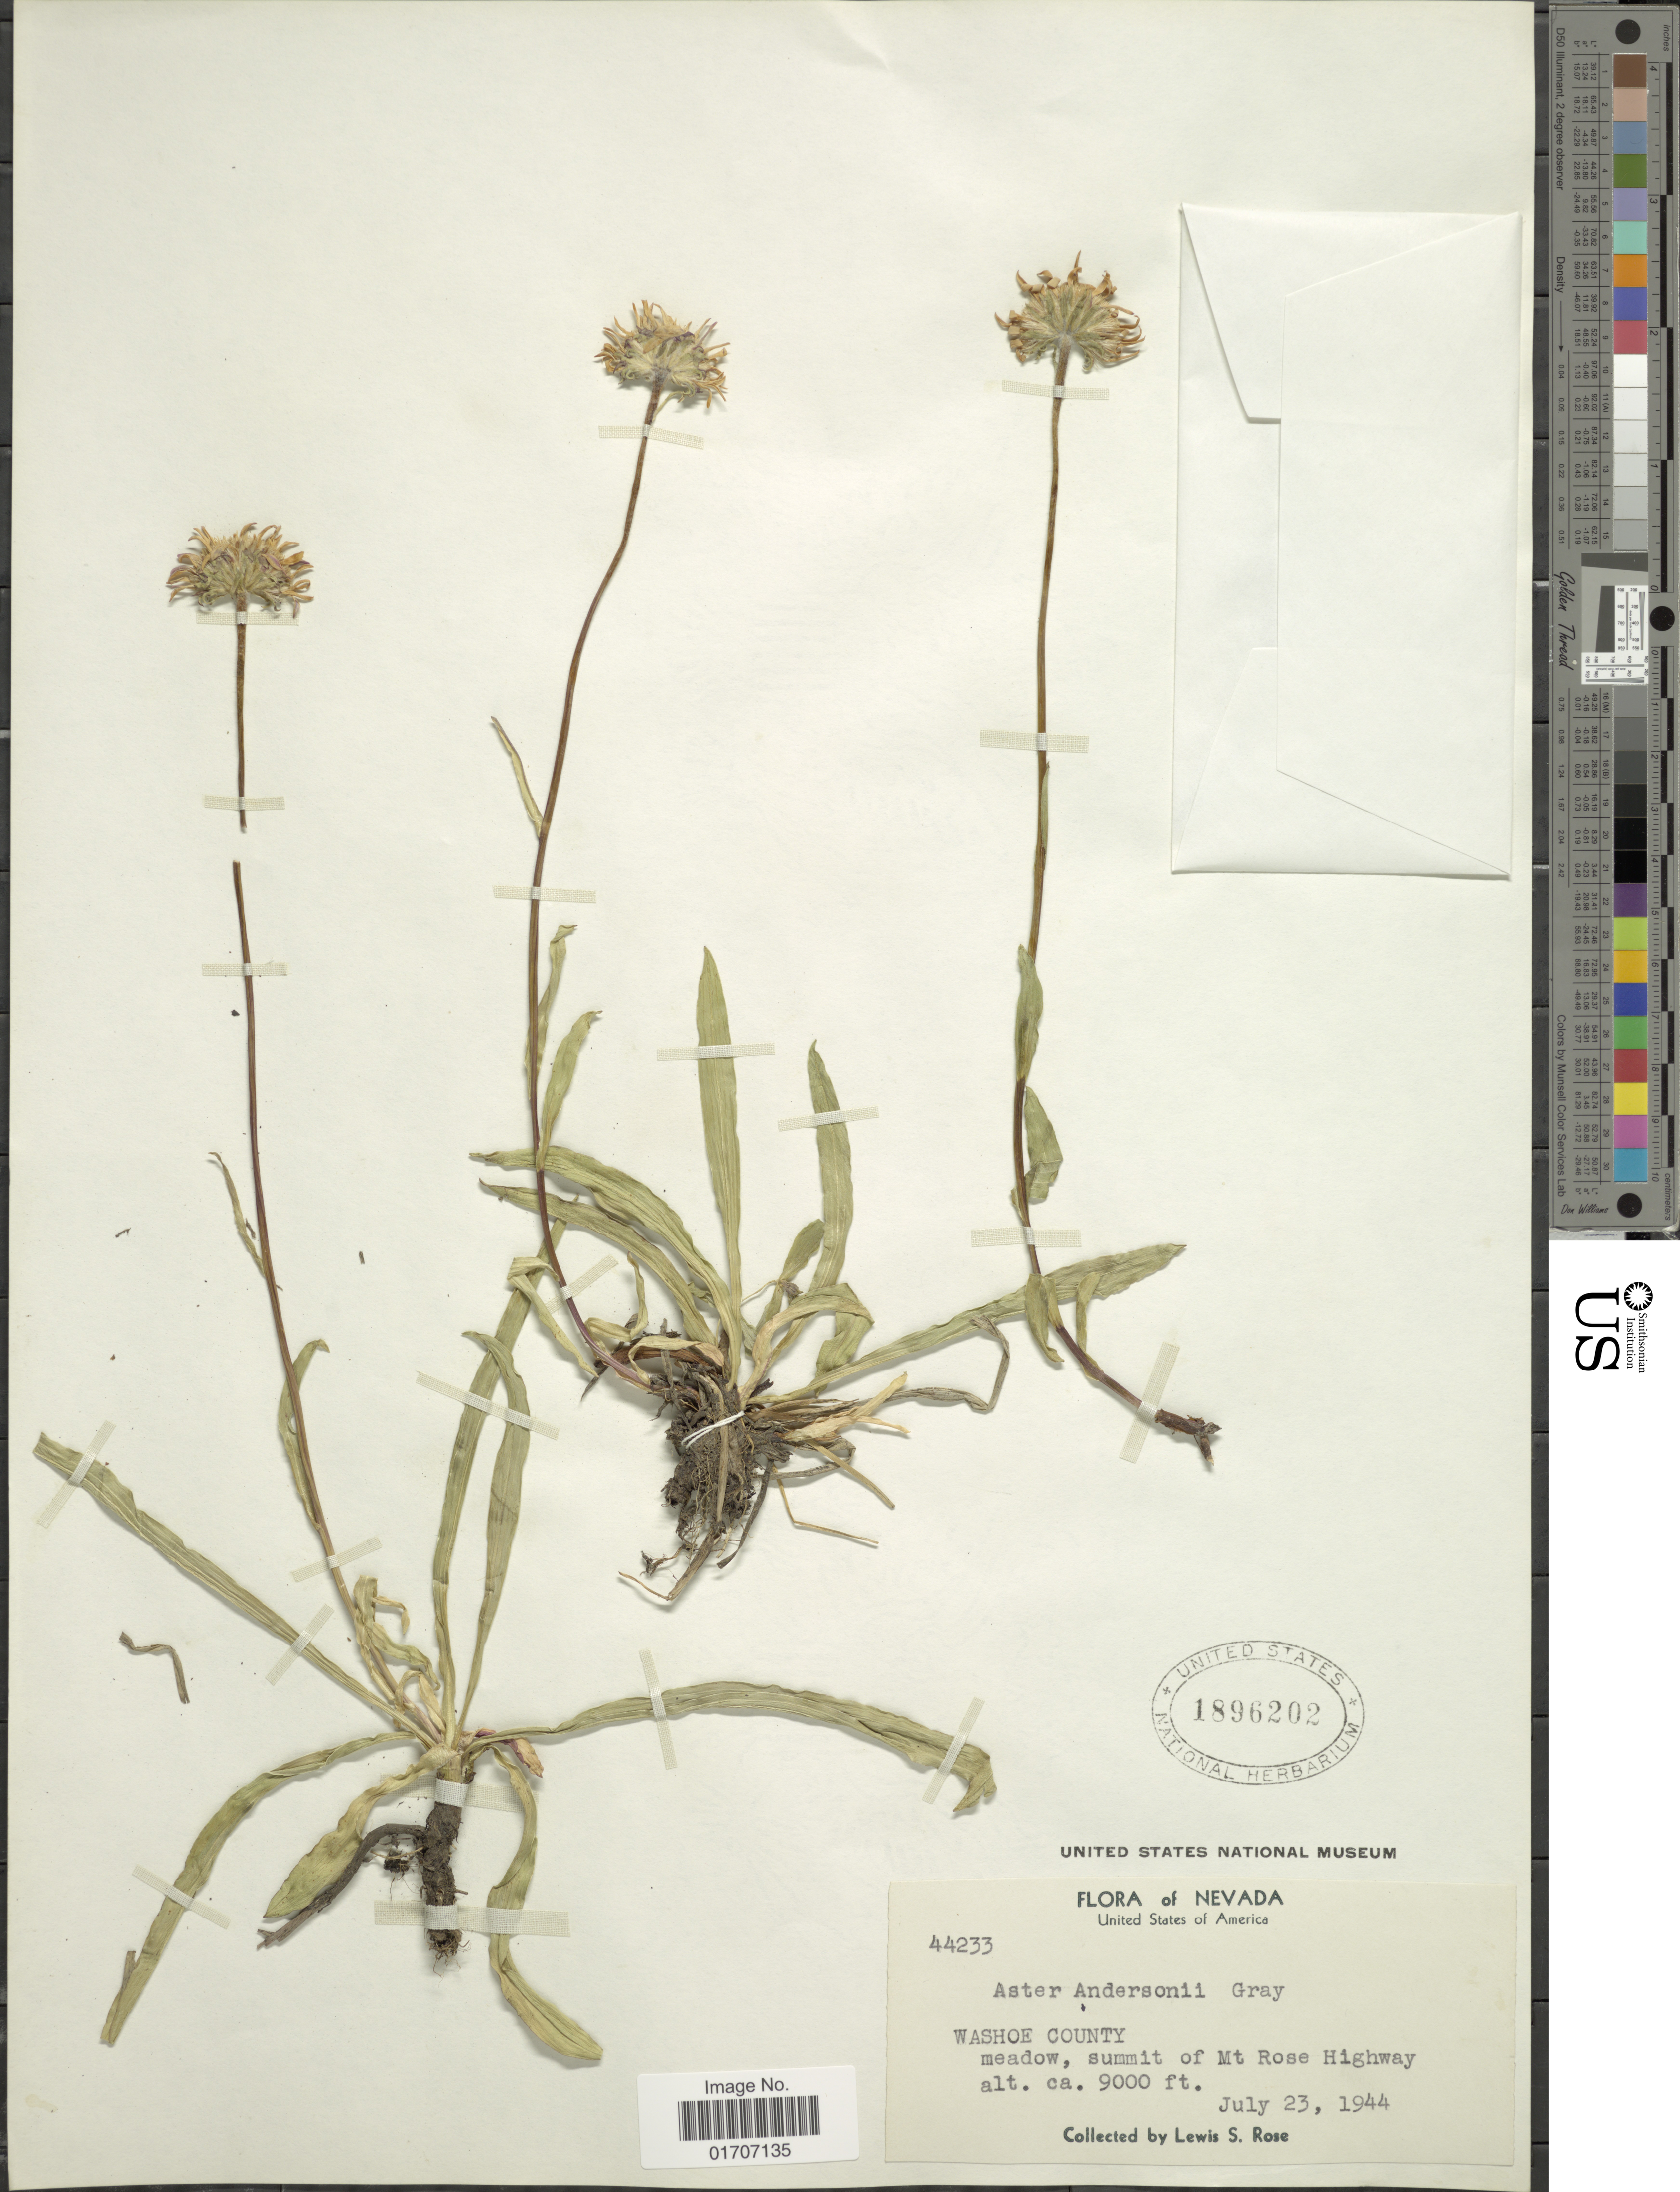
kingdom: Plantae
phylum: Tracheophyta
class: Magnoliopsida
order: Asterales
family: Asteraceae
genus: Oreostemma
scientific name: Oreostemma alpigenum var. andersonii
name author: (A. Gray) G.L. Nesom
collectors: L. S. Rose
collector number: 44233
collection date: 1944-07-23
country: United States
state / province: Nevada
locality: Washoe County. Meadow, summit of Mt Rose Highway.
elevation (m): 2743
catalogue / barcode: US 1896202